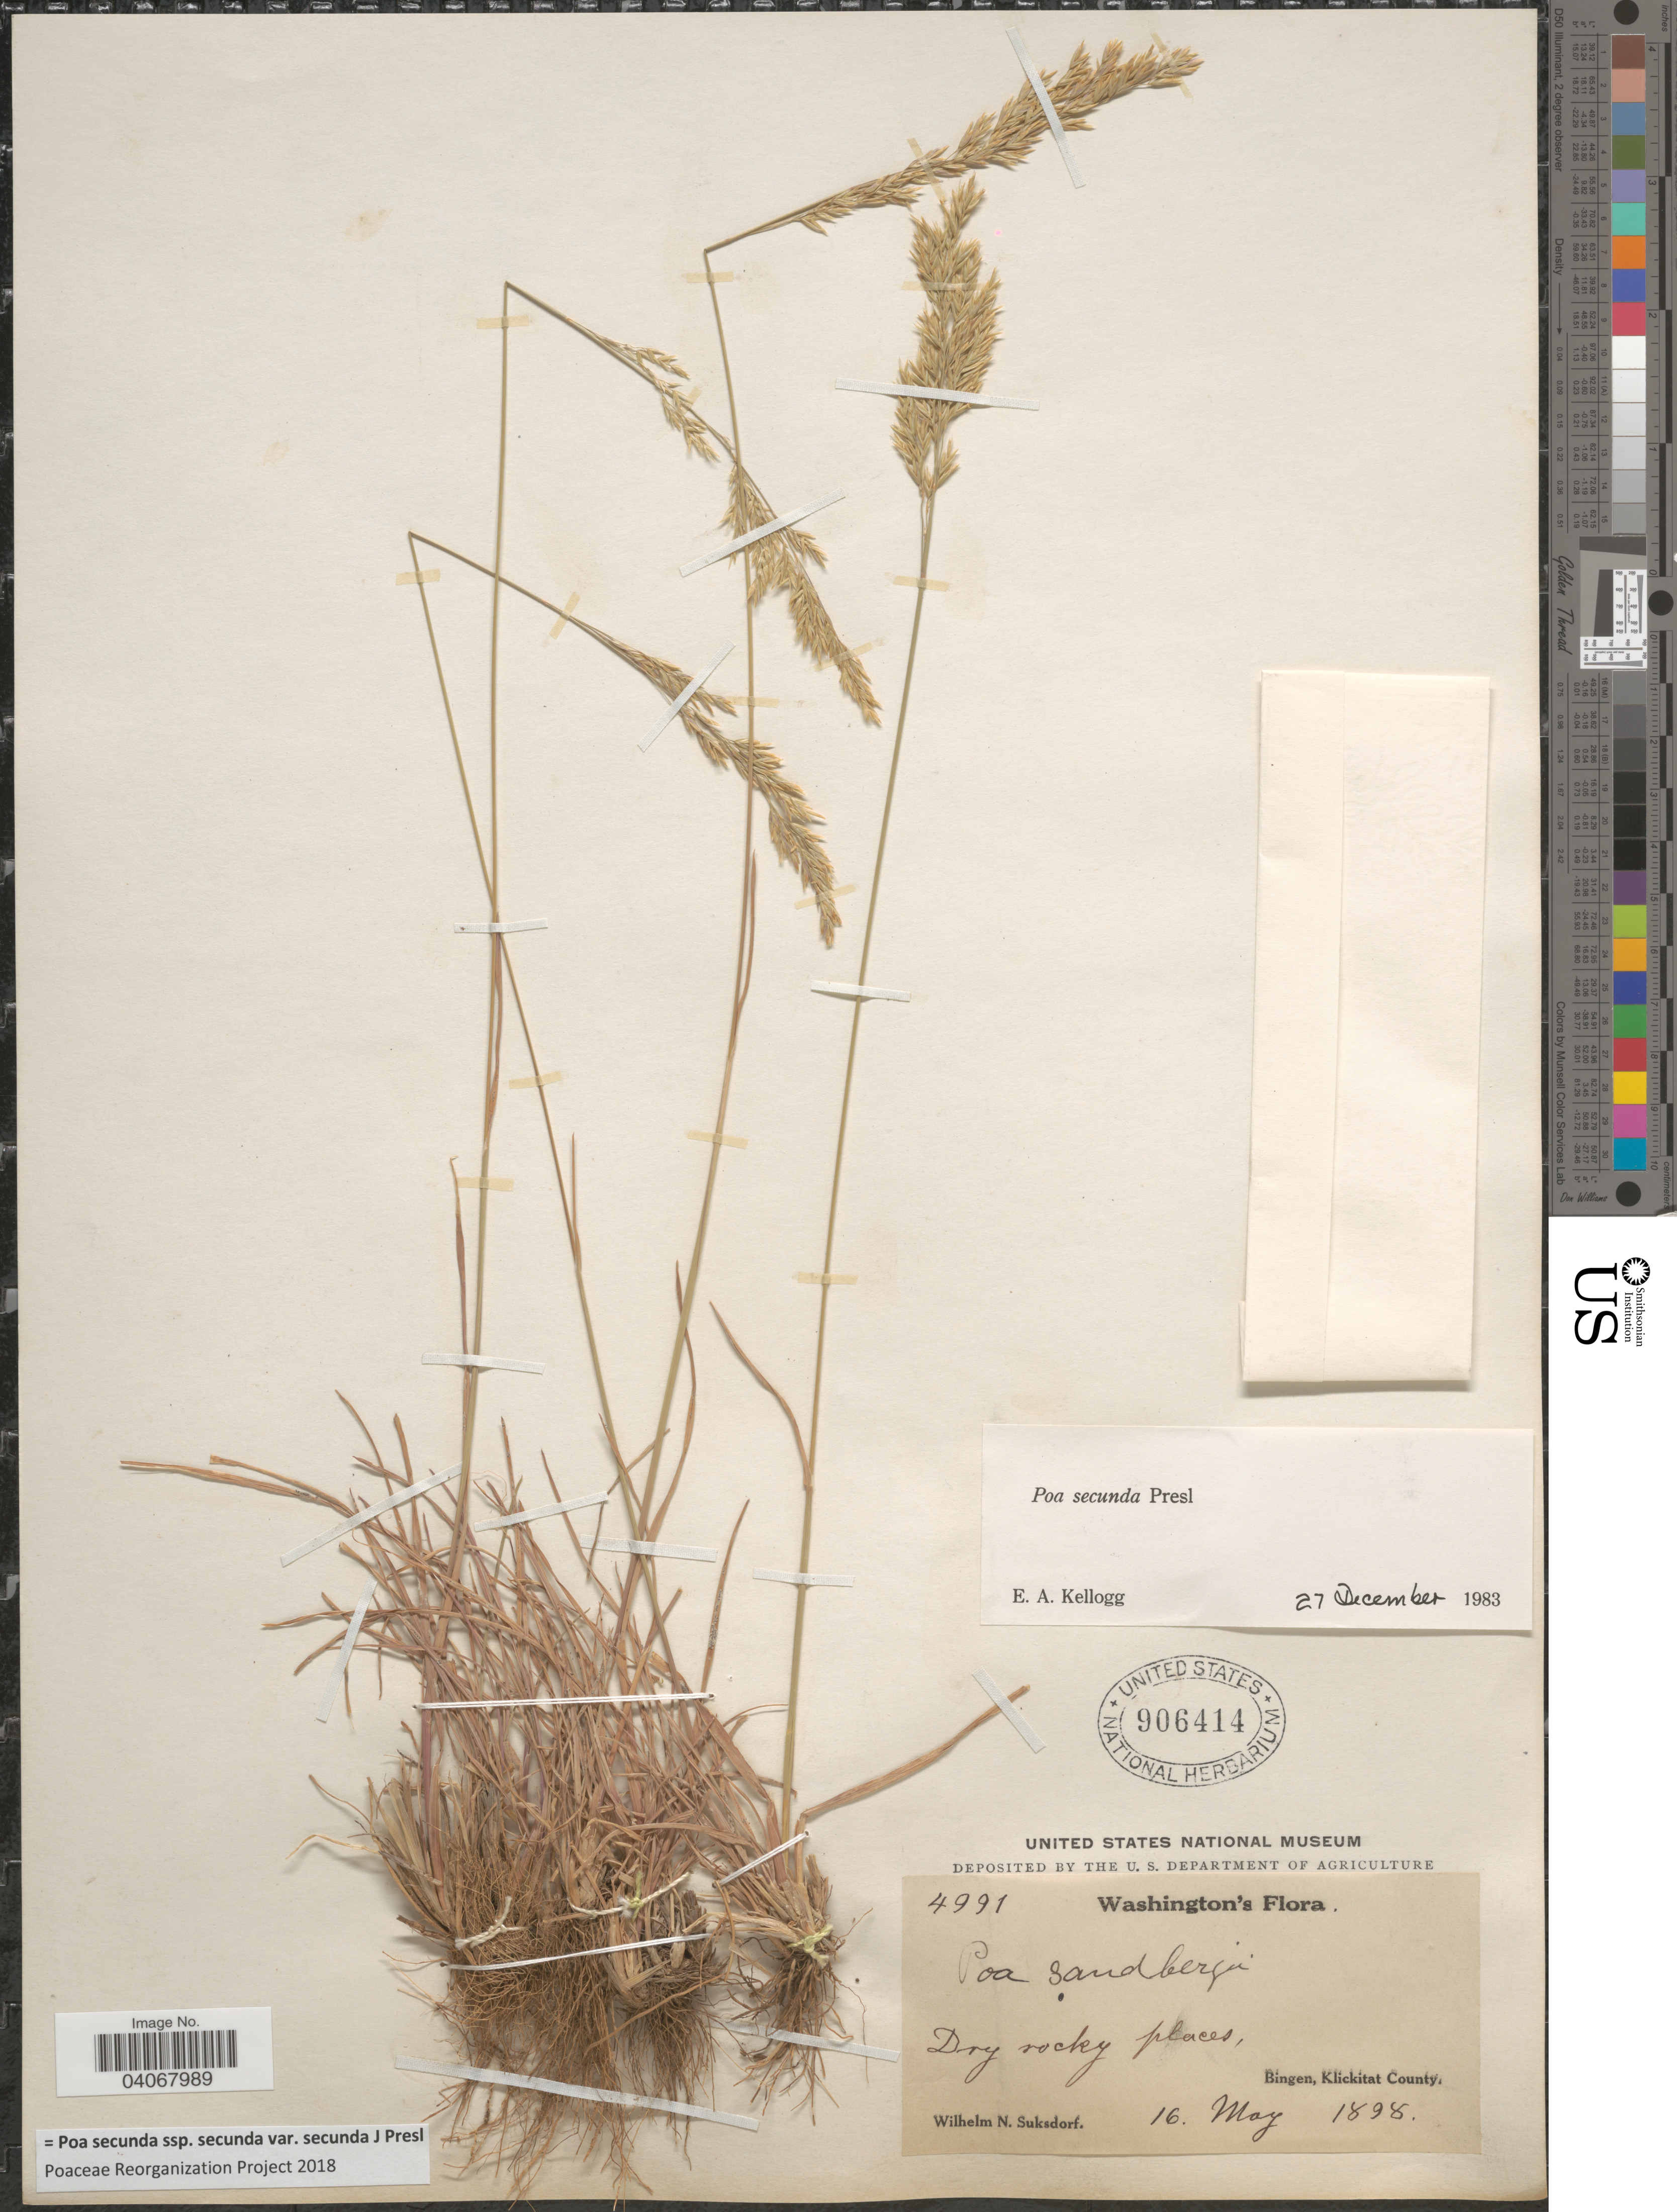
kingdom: Plantae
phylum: Tracheophyta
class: Liliopsida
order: Poales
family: Poaceae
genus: Poa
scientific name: Poa secunda subsp. secunda var. secunda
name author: J. Presl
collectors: W. N. Suksdorf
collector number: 4991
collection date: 1898-05-16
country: United States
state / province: Washington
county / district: Klickitat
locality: Dry rocky places, Bingen, Klickitat County.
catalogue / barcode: US 906414